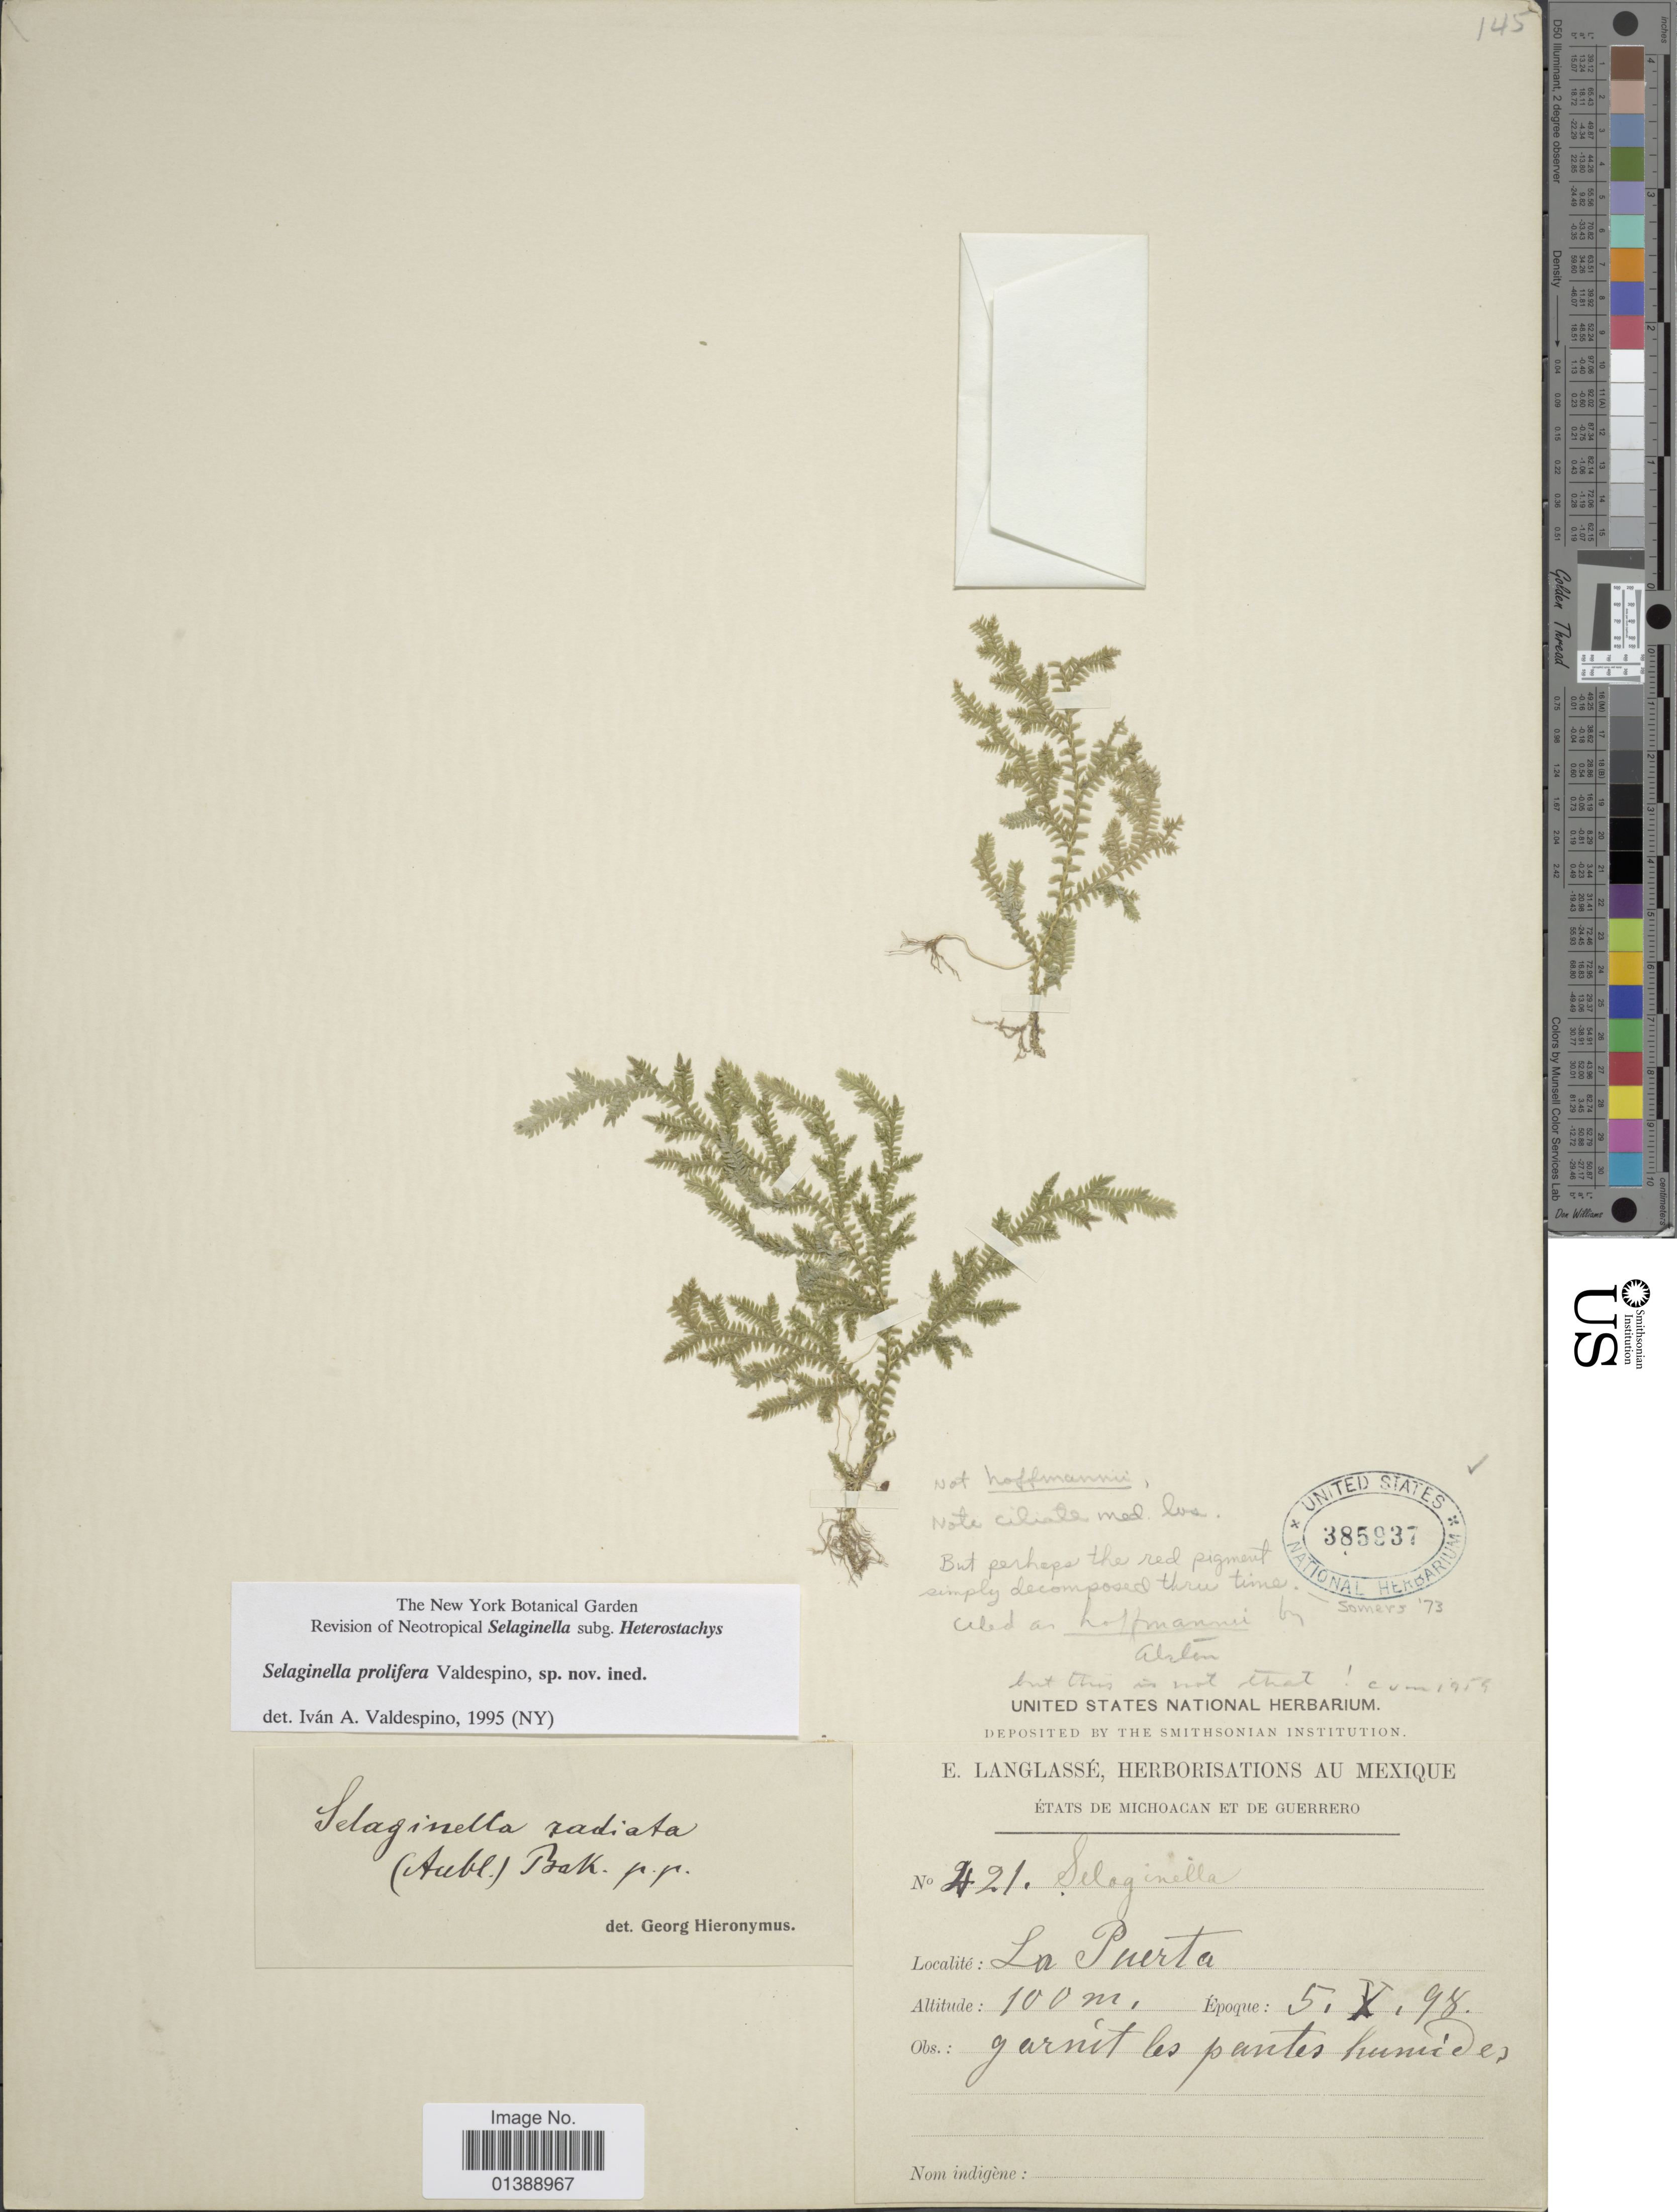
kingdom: Plantae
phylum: Tracheophyta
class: Lycopodiopsida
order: Selaginellales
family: Selaginellaceae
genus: Selaginella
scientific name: Selaginella prolifera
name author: Valdespino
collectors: E. Langlassé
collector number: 421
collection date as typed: Transcribed d/m/y: 5/10/98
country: Mexico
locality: La Puerta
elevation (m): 100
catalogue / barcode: US 385937